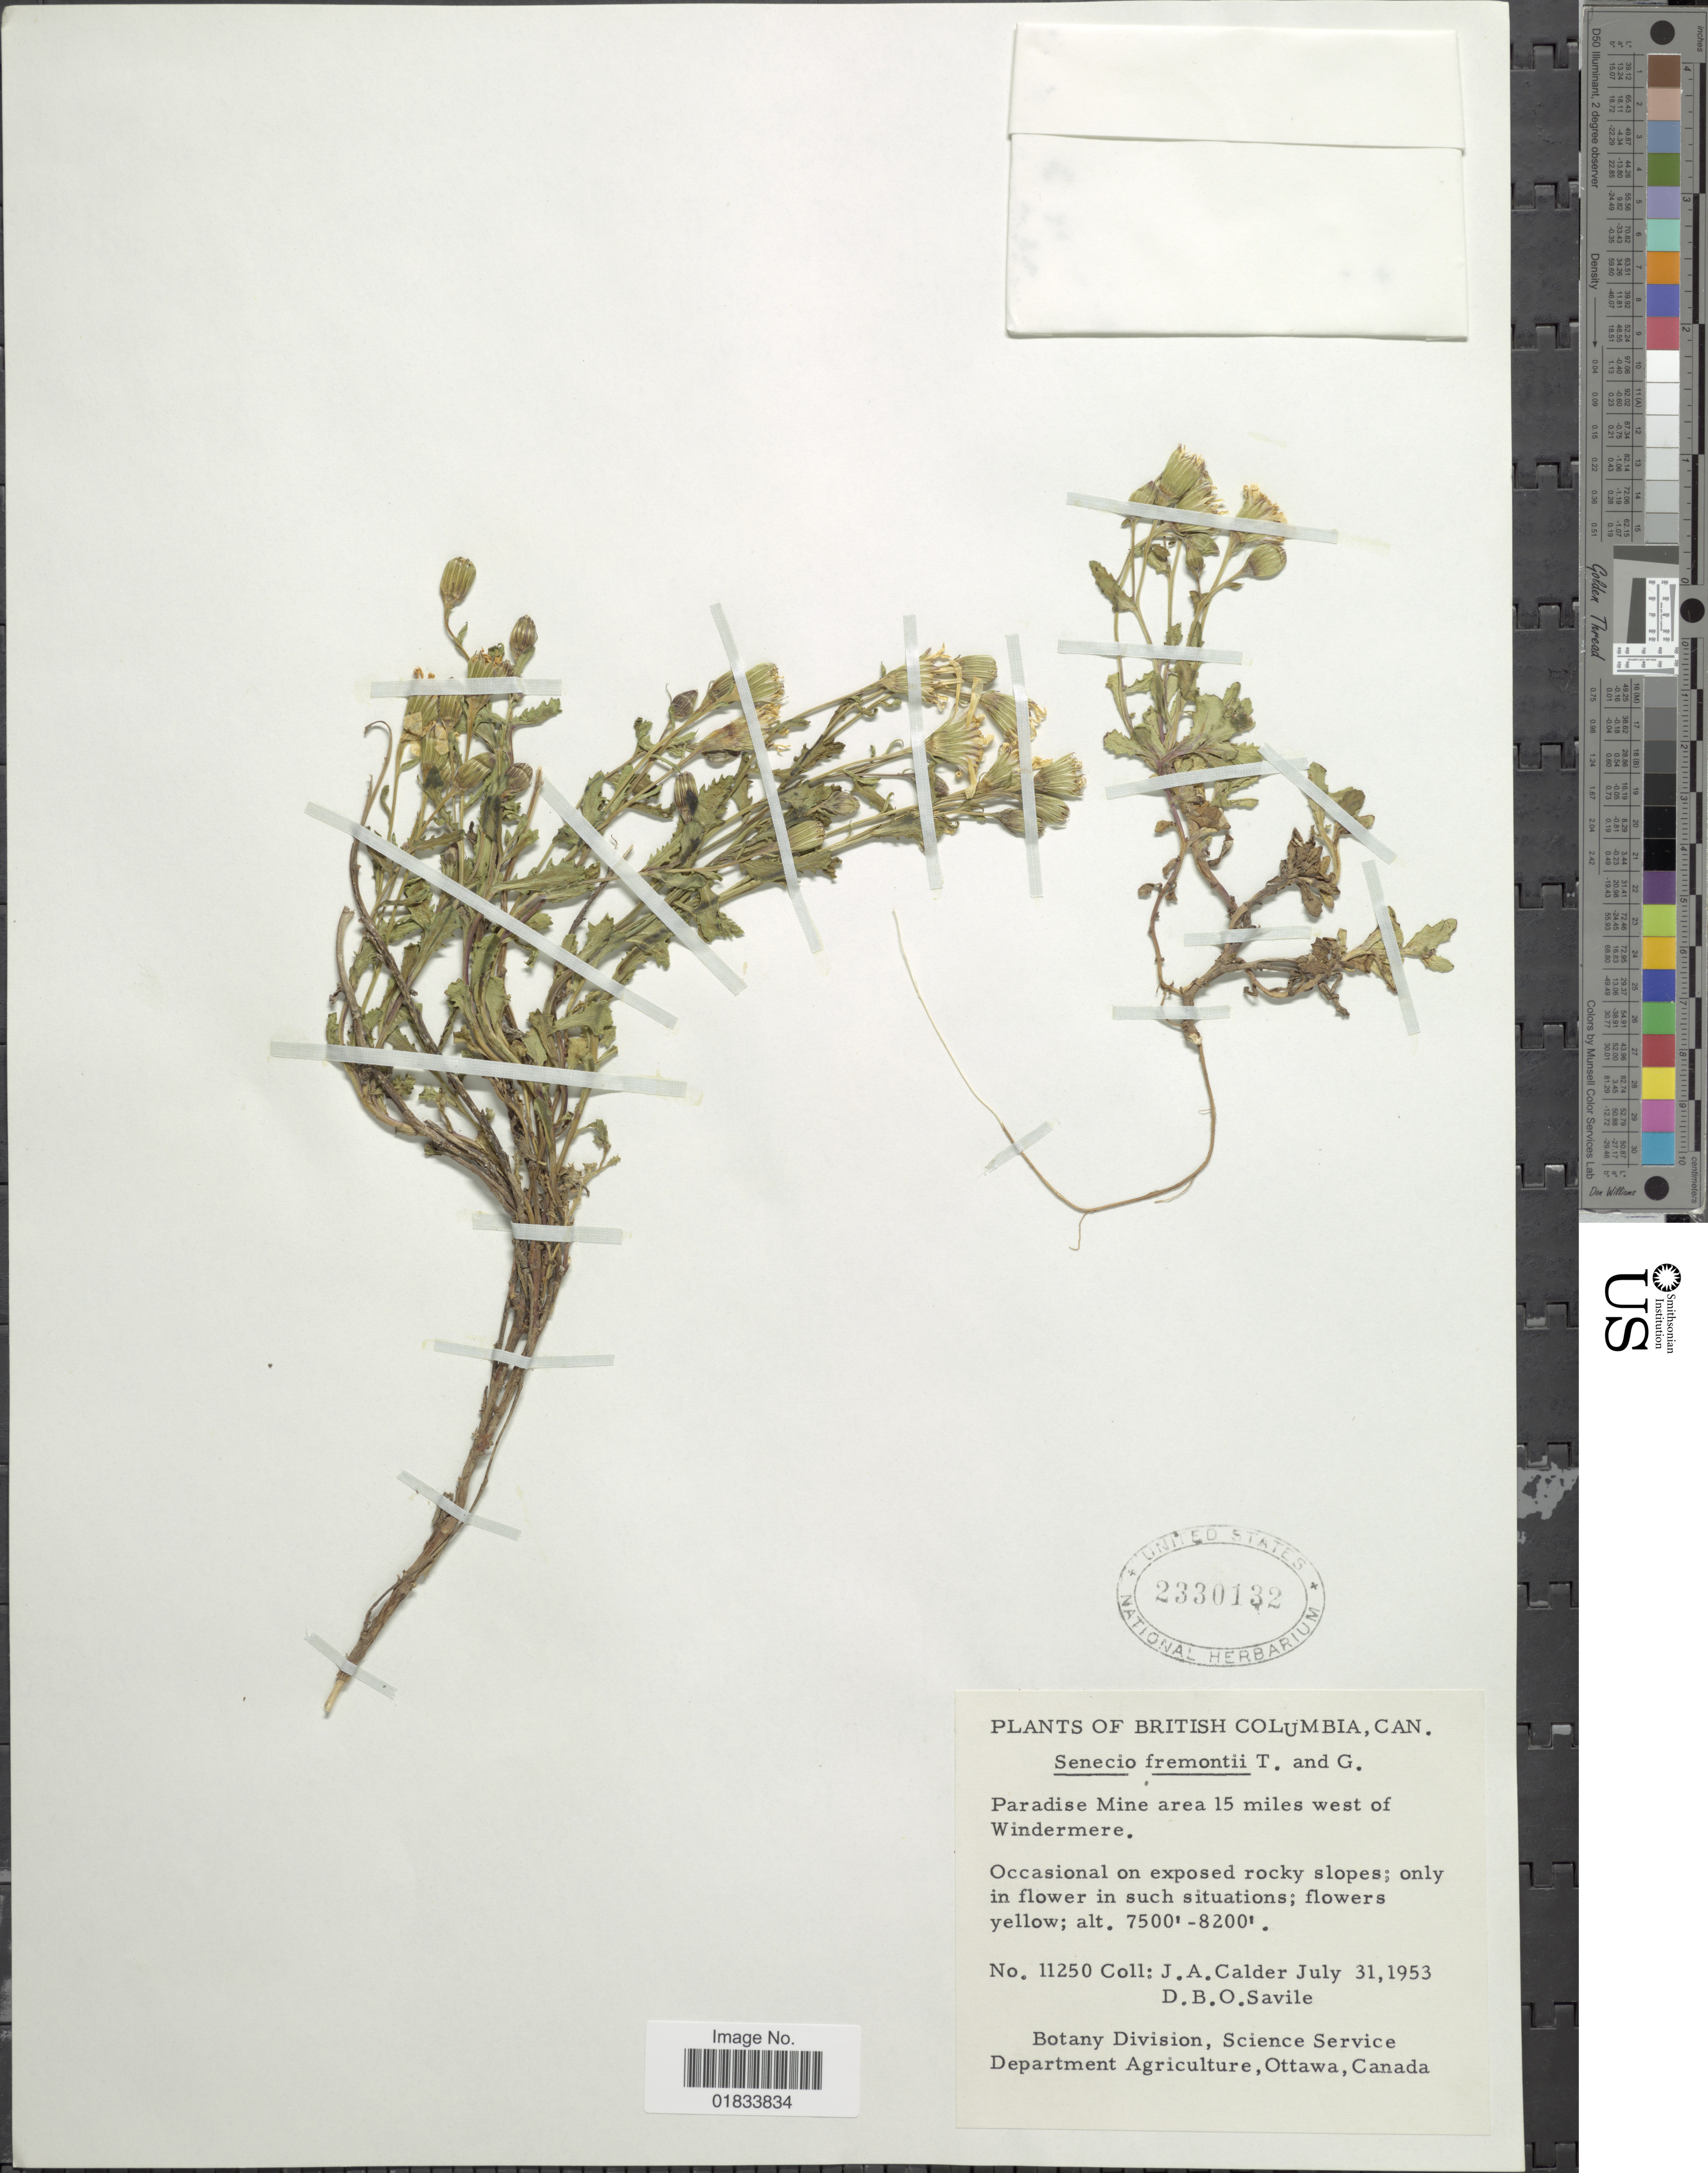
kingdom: Plantae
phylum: Tracheophyta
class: Magnoliopsida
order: Asterales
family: Asteraceae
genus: Senecio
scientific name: Senecio fremontii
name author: Torr. & A. Gray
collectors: J. A. Calder & D. Savile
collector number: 11250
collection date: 1953-07-31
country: Canada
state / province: British Columbia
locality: Paradise Mine area 15 miles west of Windermere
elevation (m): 2286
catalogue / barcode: US 2330132